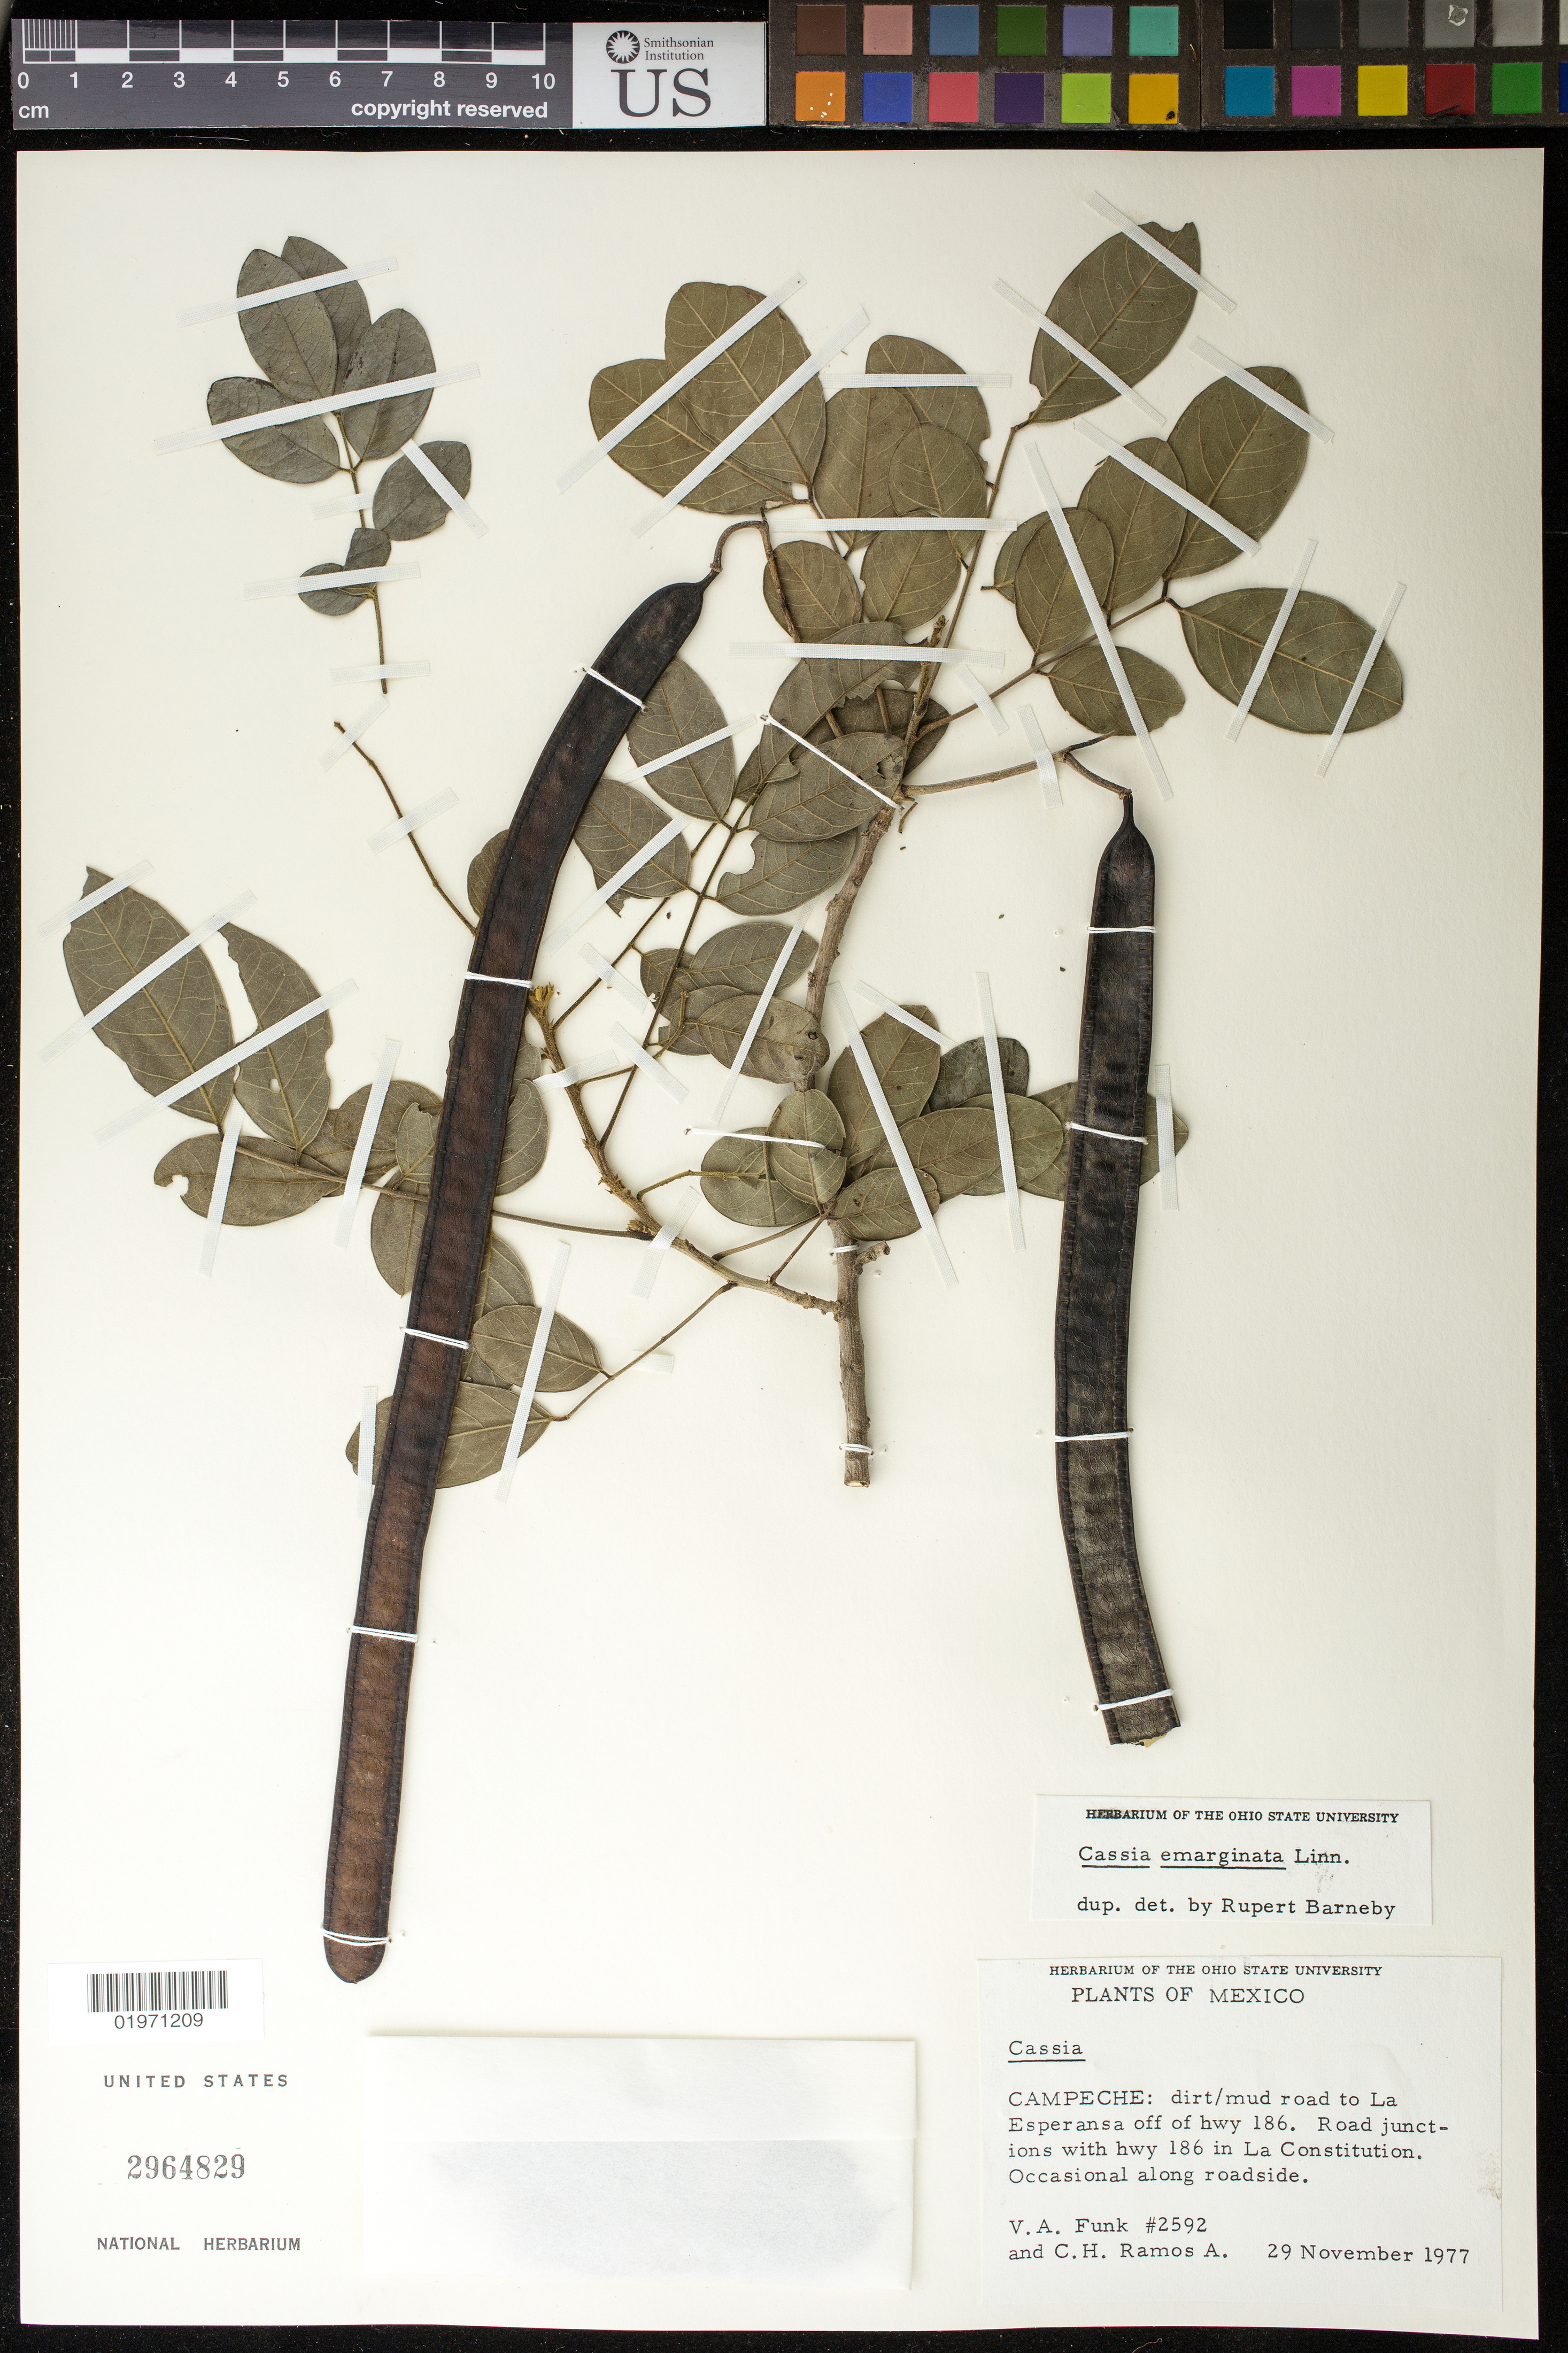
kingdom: Plantae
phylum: Tracheophyta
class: Magnoliopsida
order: Fabales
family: Fabaceae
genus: Senna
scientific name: Senna peralteana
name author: (Kunth) H.S. Irwin & Barneby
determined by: Strong, Mark T., (BOT), Smithsonian Institution - National Museum of Natural History (UNITED STATES)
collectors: V. Funk & C. H. Ramos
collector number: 2592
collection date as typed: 29 Nov 1977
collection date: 1977-11-29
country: Mexico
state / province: Campeche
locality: Dirt/mud road to La Esperansa off of Hwy 186. Road jcts with Hwy 186 in La Constitution.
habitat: Along roadside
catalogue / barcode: US 2964829